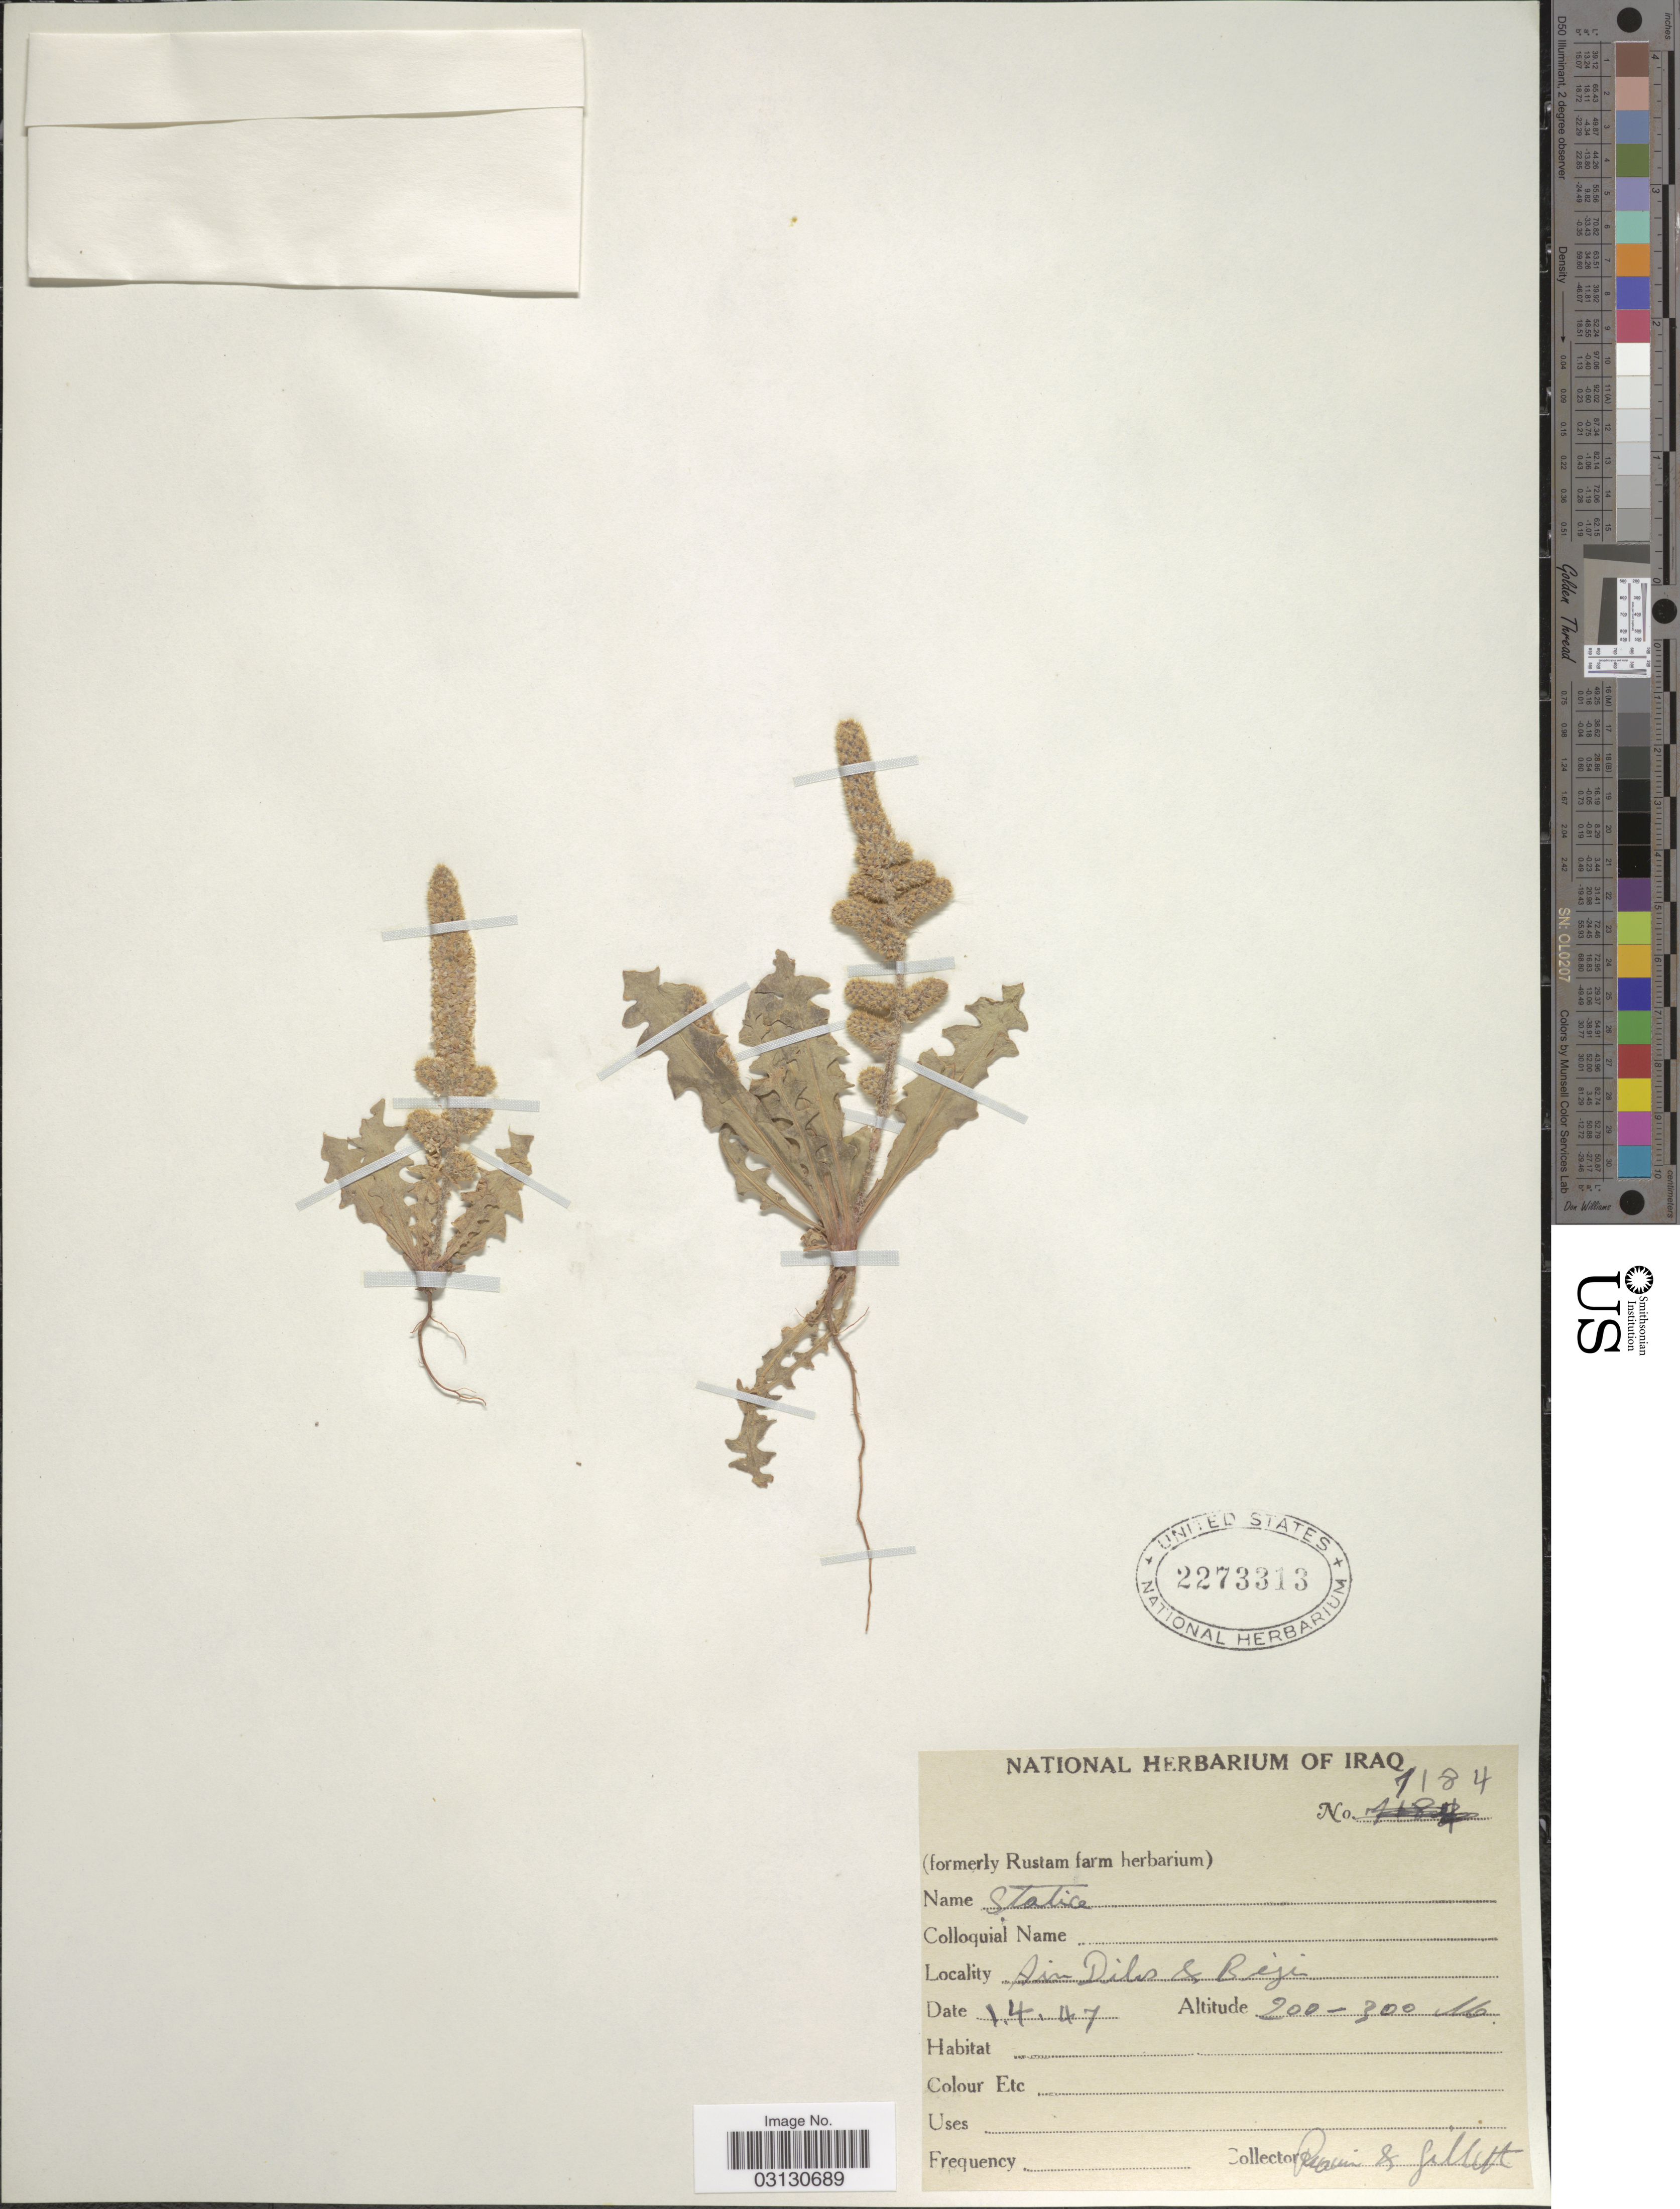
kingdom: Plantae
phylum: Tracheophyta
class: Magnoliopsida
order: Caryophyllales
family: Plumbaginaceae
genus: Psylliostachys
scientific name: Psylliostachys spicatus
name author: (Willd.) Nevski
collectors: -. Rawi & Gillett, --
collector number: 7184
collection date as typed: Transcribed d/m/y: 1/4/47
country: Iraq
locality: Ain Dilis & Beji.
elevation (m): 200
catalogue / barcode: US 2273313